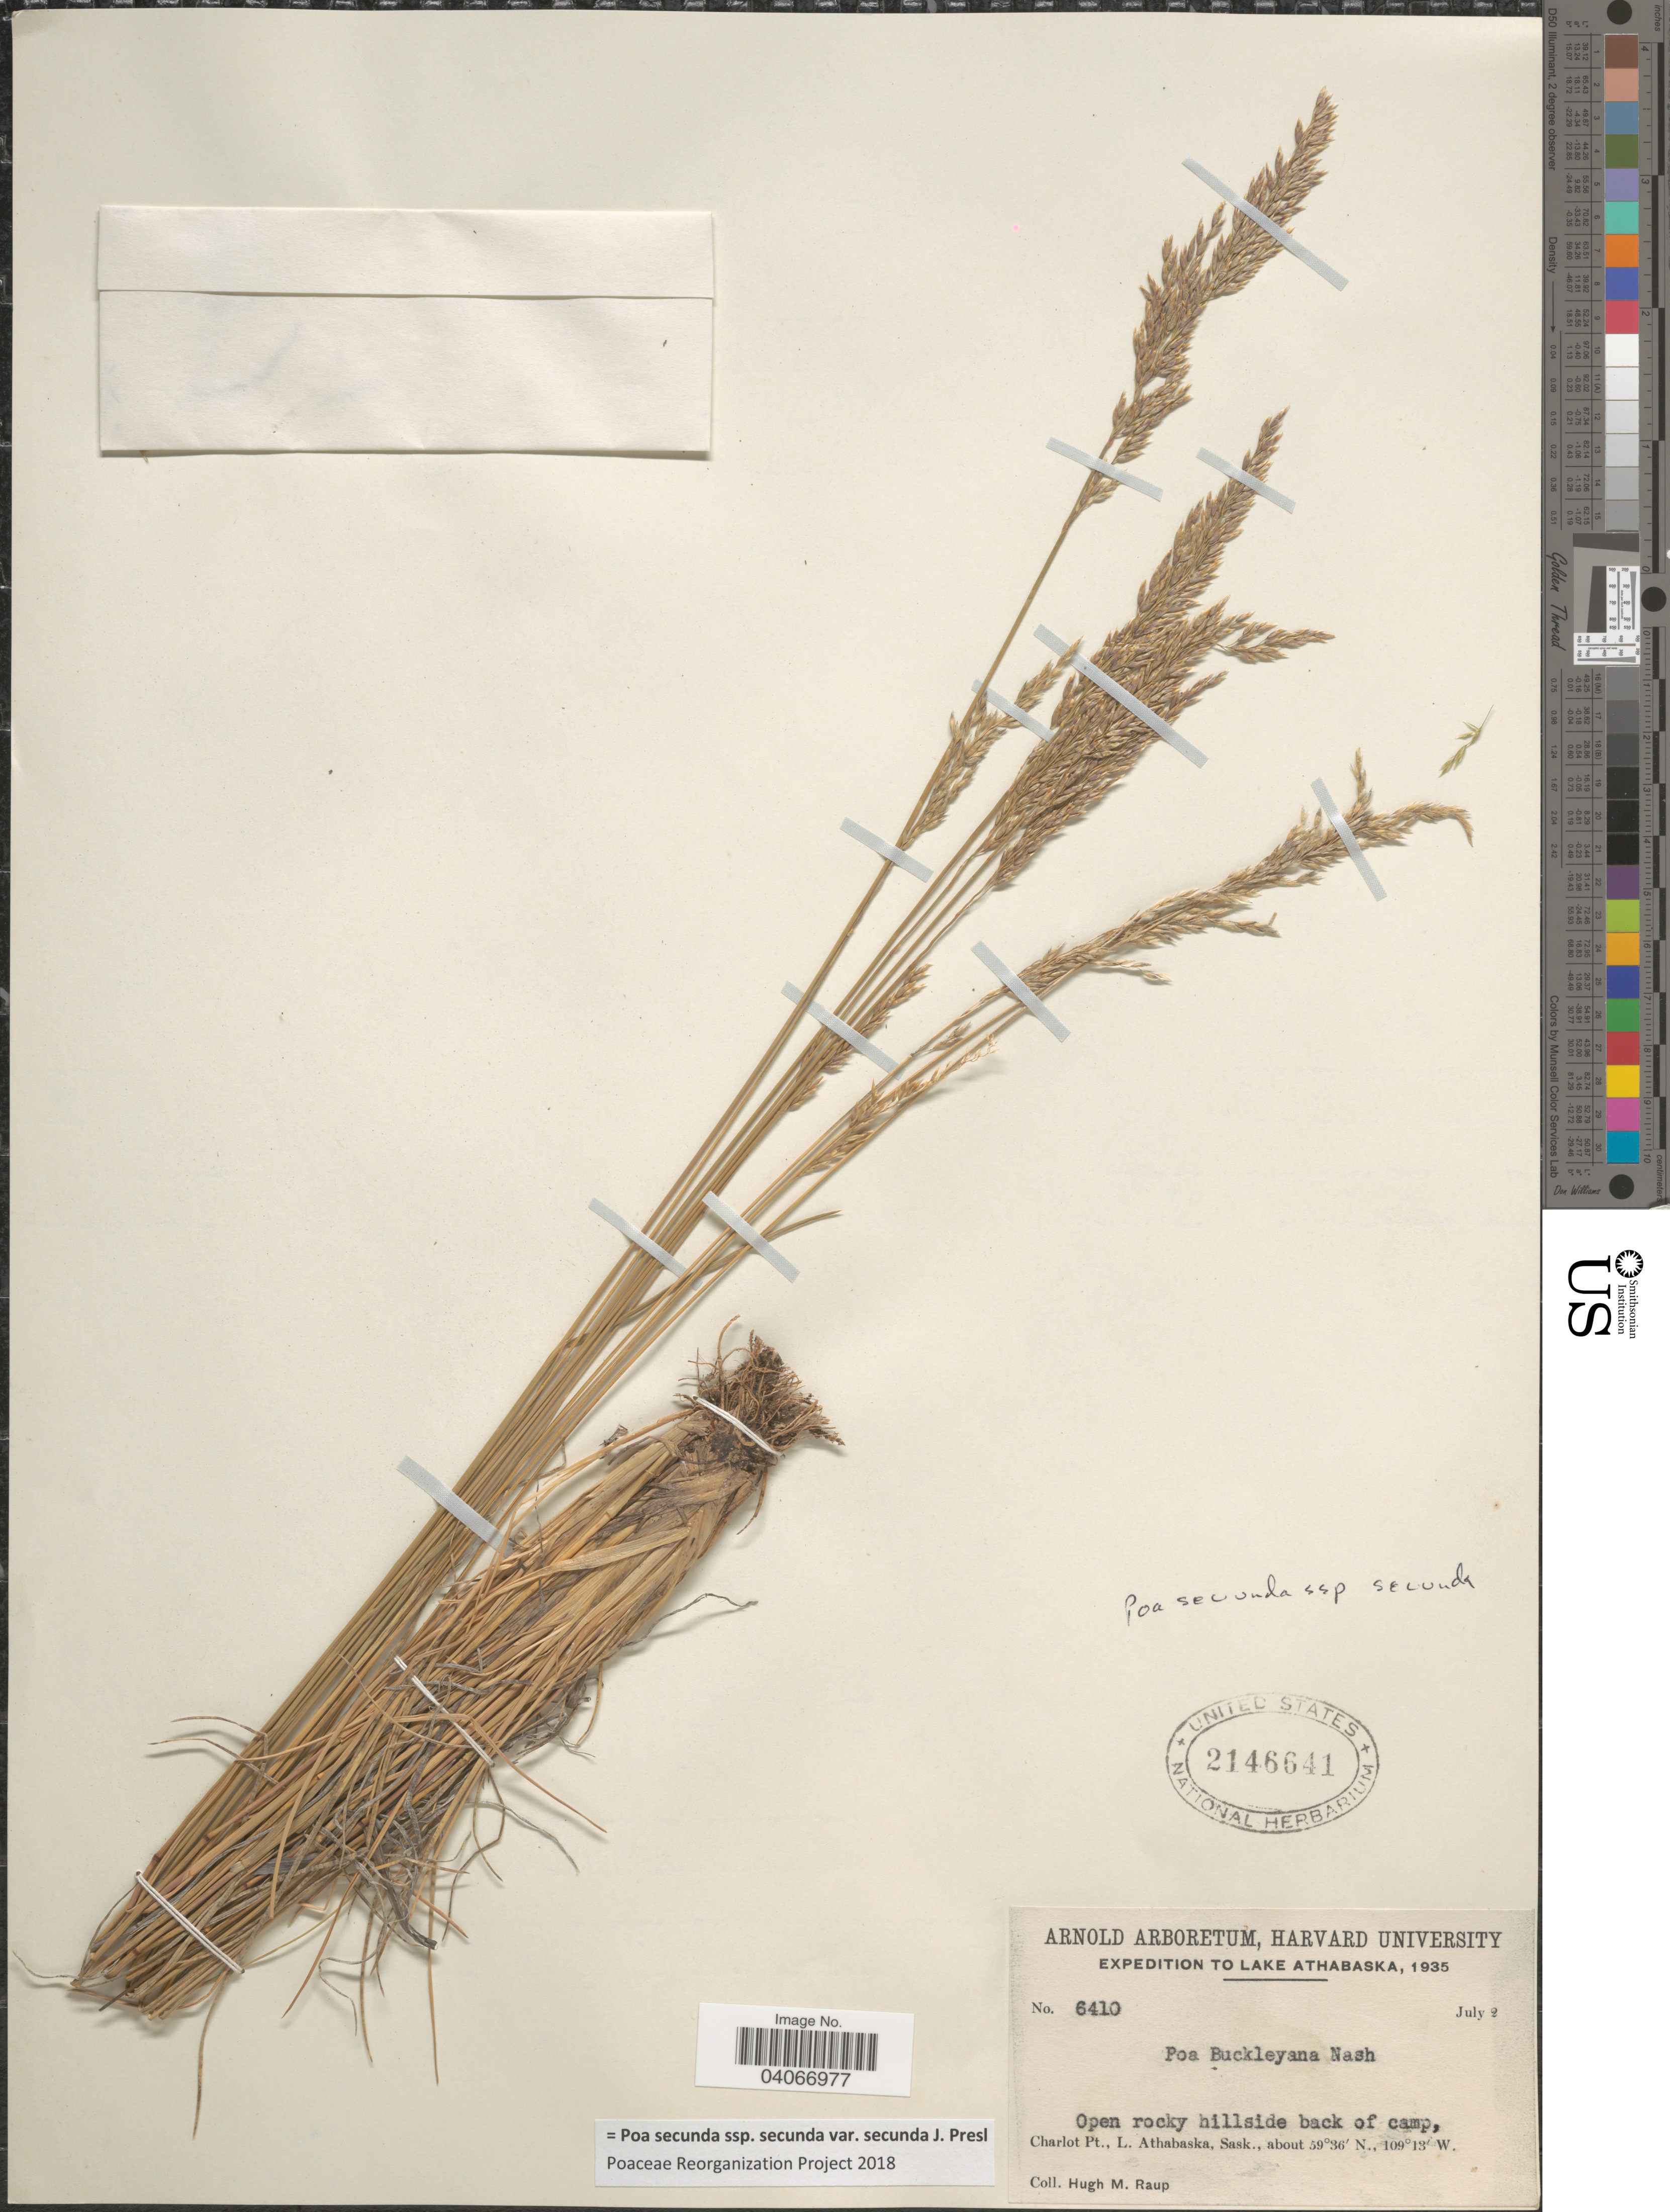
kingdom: Plantae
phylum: Tracheophyta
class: Liliopsida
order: Poales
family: Poaceae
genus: Poa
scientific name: Poa secunda subsp. secunda var. secunda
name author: J. Presl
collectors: H. Raup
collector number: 6410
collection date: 1935-07-02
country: Canada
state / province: Saskatchewan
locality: Expedition to Lake Athabaska, 1935. Open rocky hillside back of camp, Charlot Pt., L. Athabaska, Sask.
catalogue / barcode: US 2146641